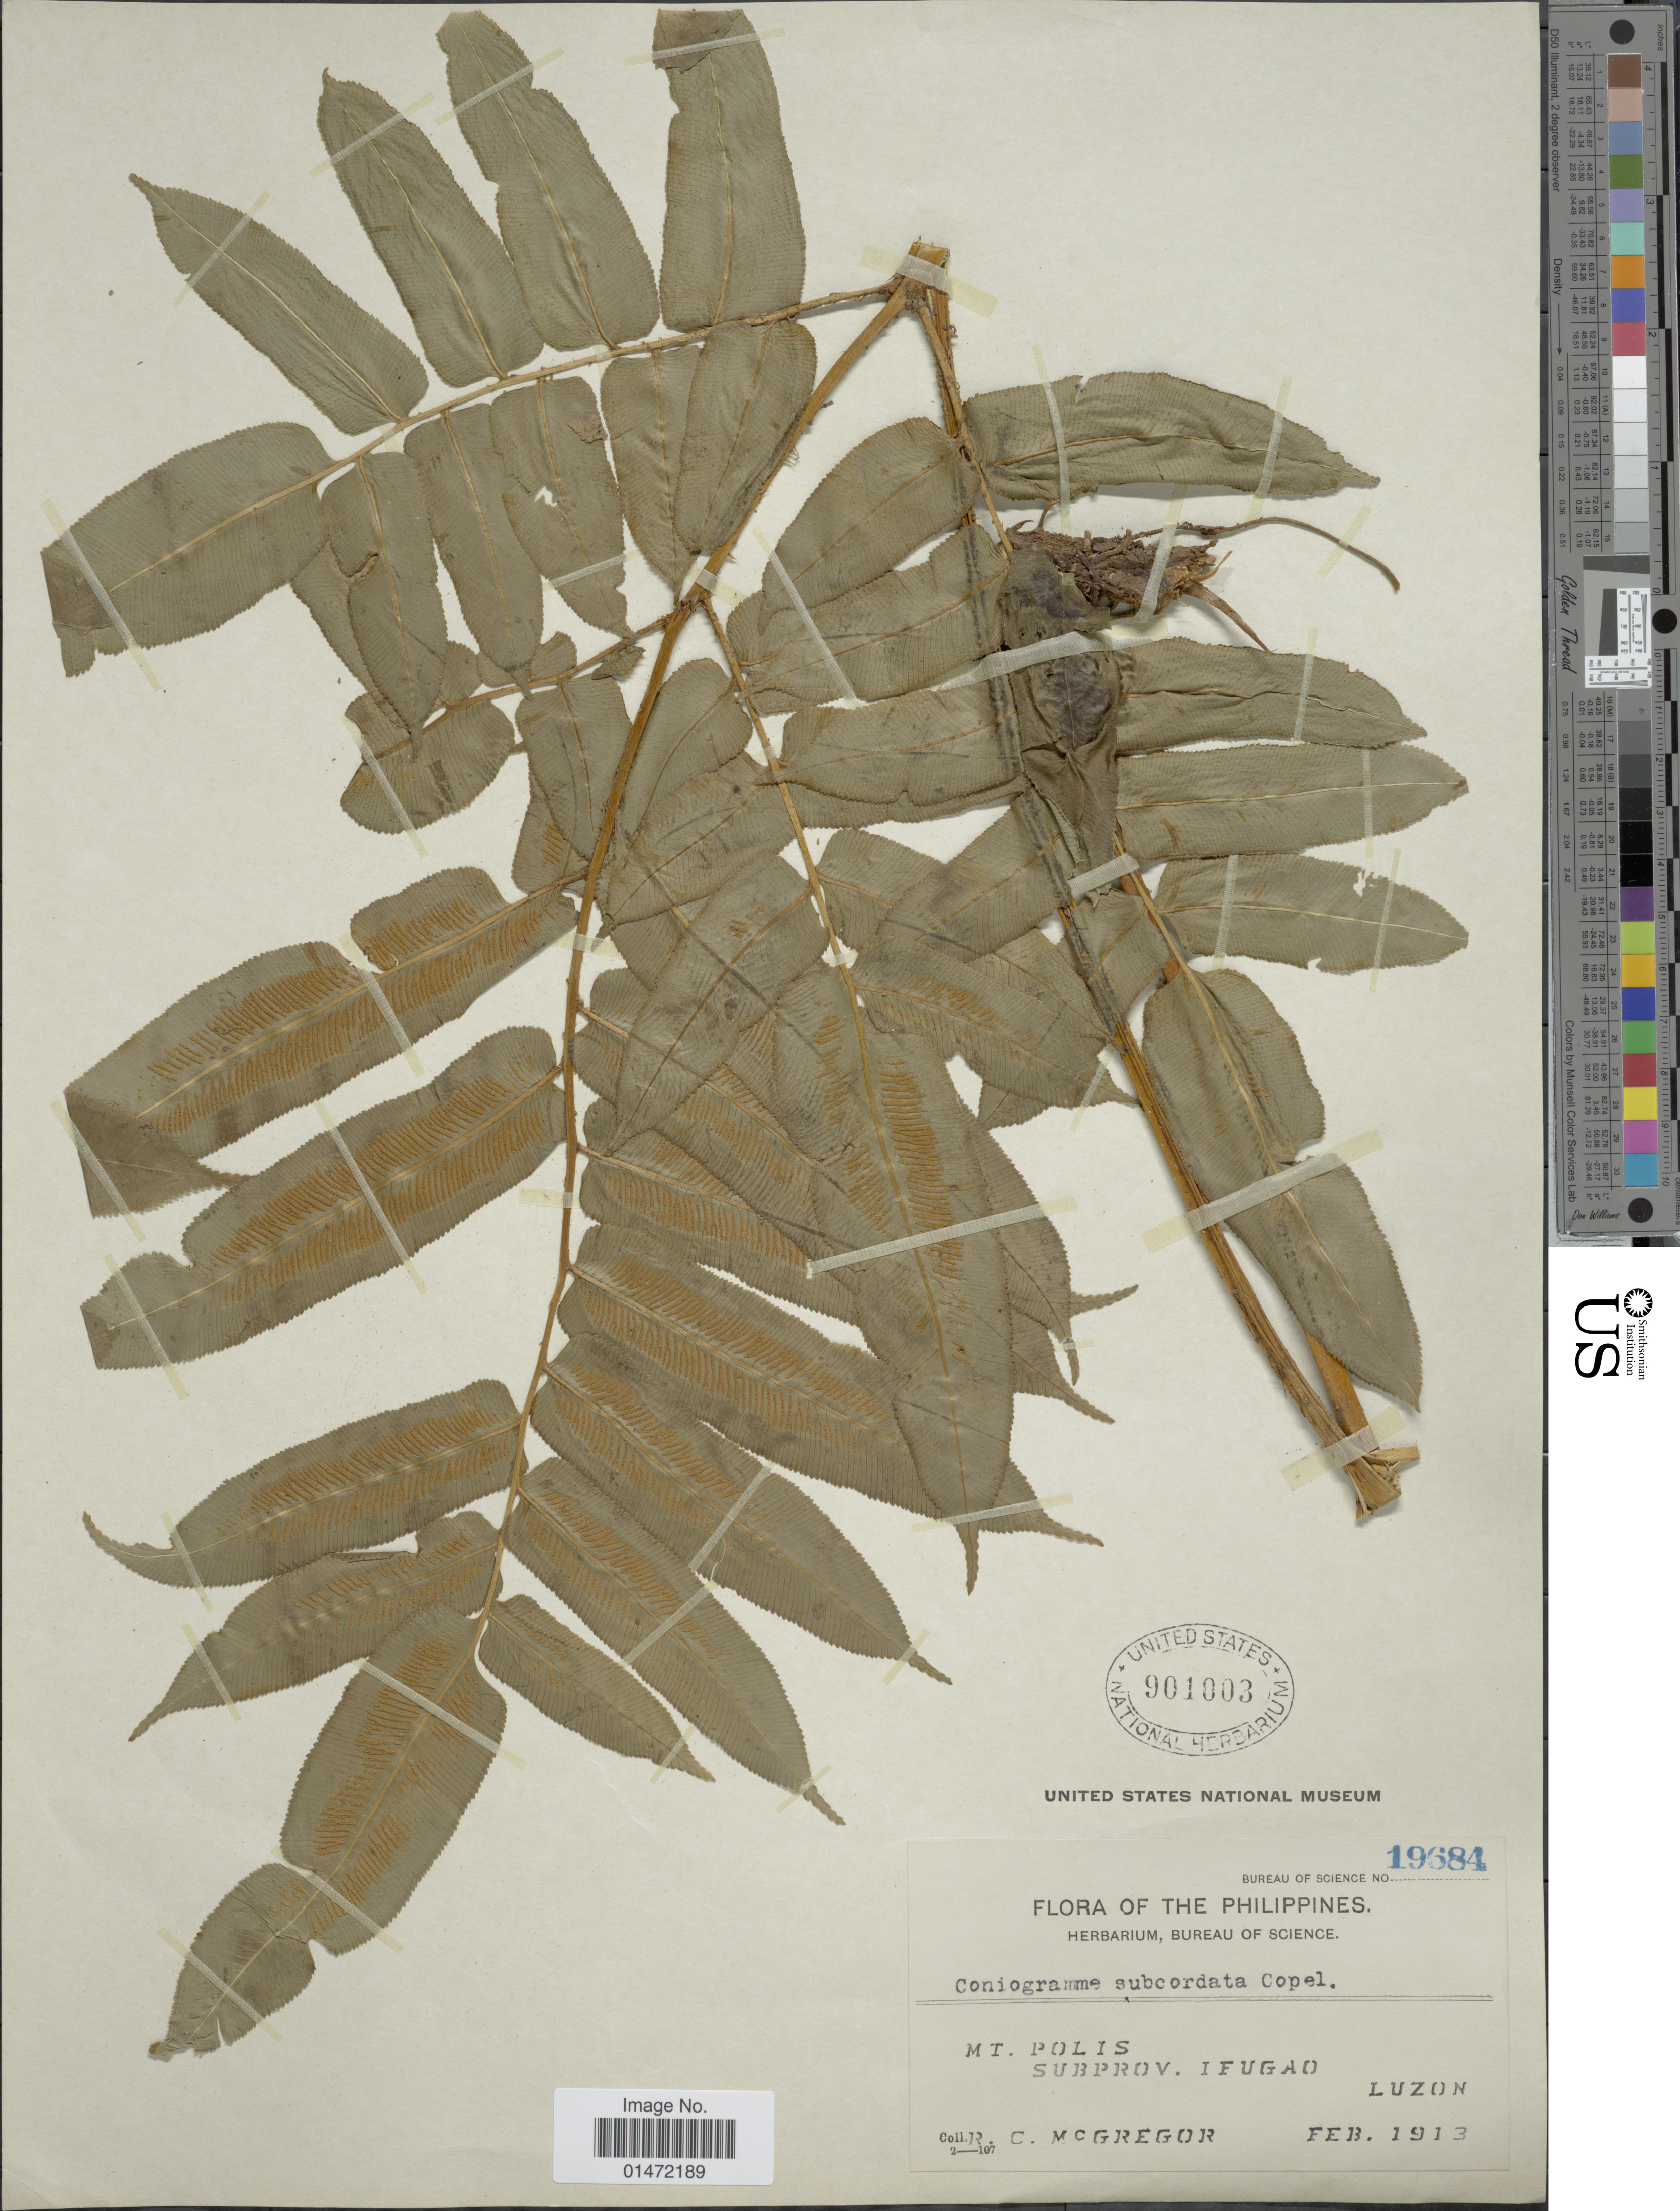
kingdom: Plantae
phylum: Tracheophyta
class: Polypodiopsida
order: Polypodiales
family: Pteridaceae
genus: Coniogramme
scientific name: Coniogramme subcordata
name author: Copel. in Elmer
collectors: C. McGregor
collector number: Bureau of Science 19684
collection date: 1913-02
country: Philippines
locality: Mt. Polis, Subprov. Ifugao, Luzon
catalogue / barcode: US 901003